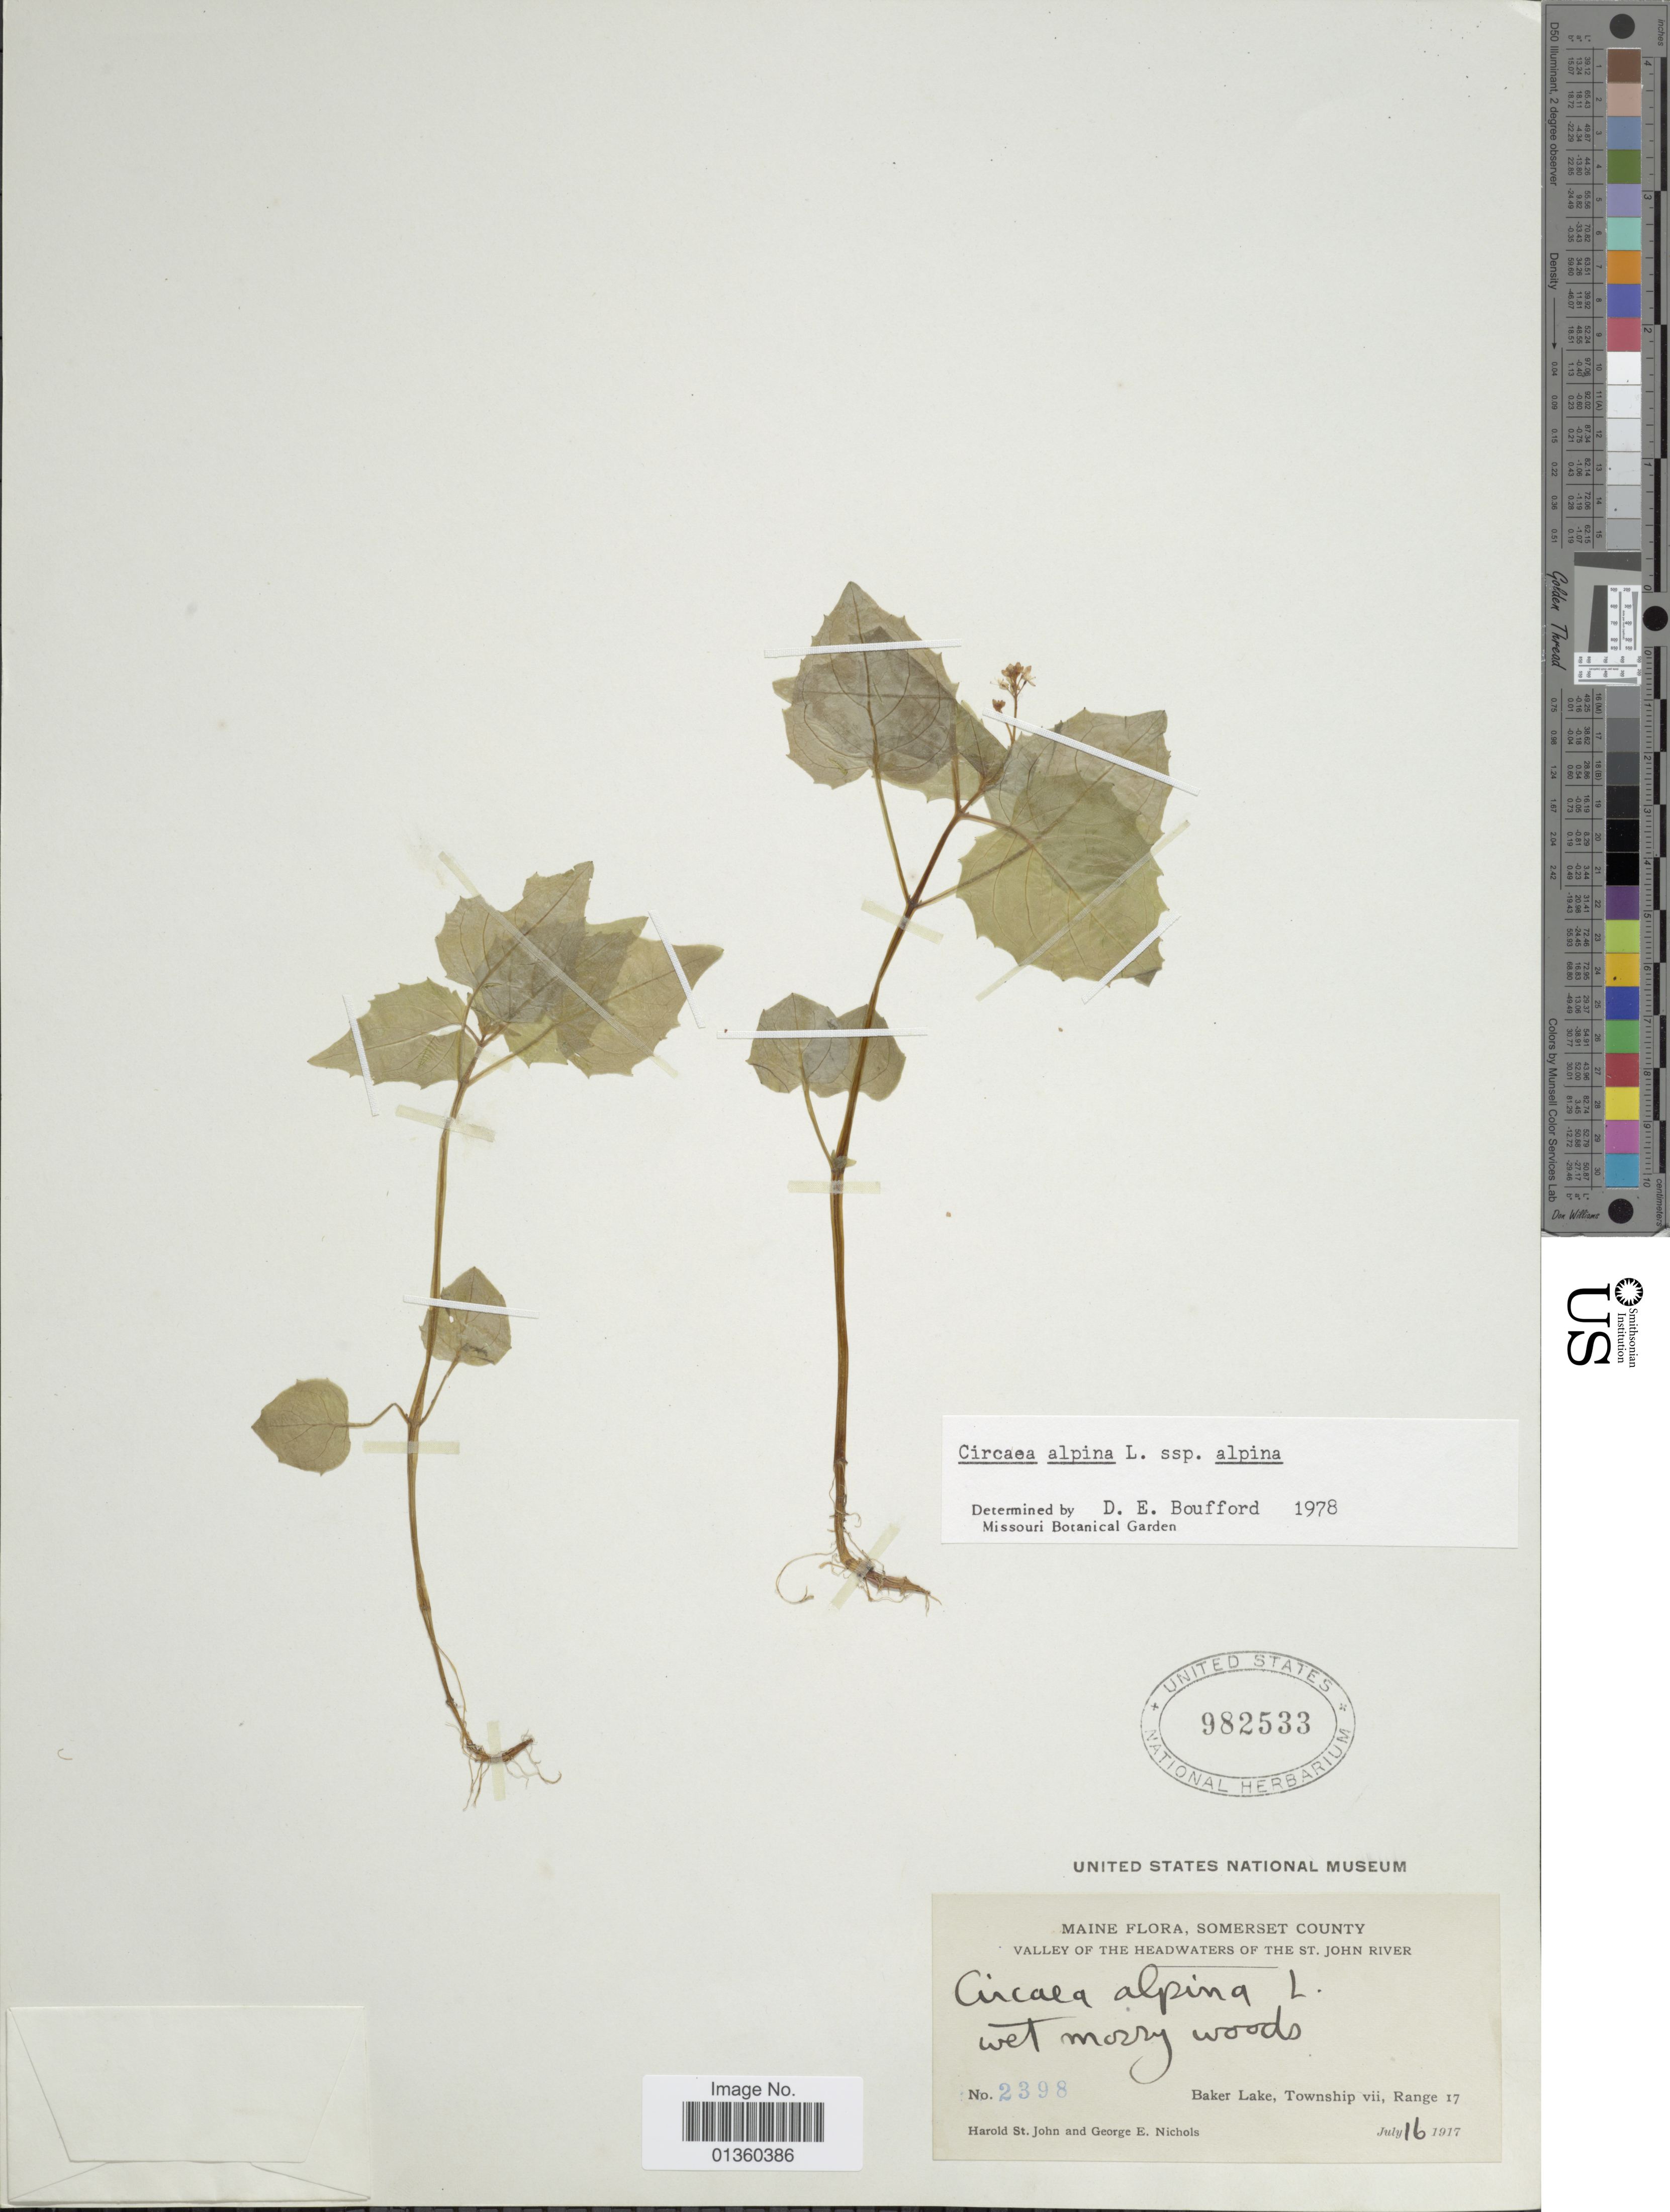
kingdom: Plantae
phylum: Tracheophyta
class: Magnoliopsida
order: Myrtales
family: Onagraceae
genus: Circaea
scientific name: Circaea alpina subsp. alpina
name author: L.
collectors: N. Purcell & G. E. Nichols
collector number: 2398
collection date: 1917-07-16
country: United States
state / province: Maine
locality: Somerset County, Valley of the Headwaters of The St, John River, Baker Lake, Township vii, Range 17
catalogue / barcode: US 982533